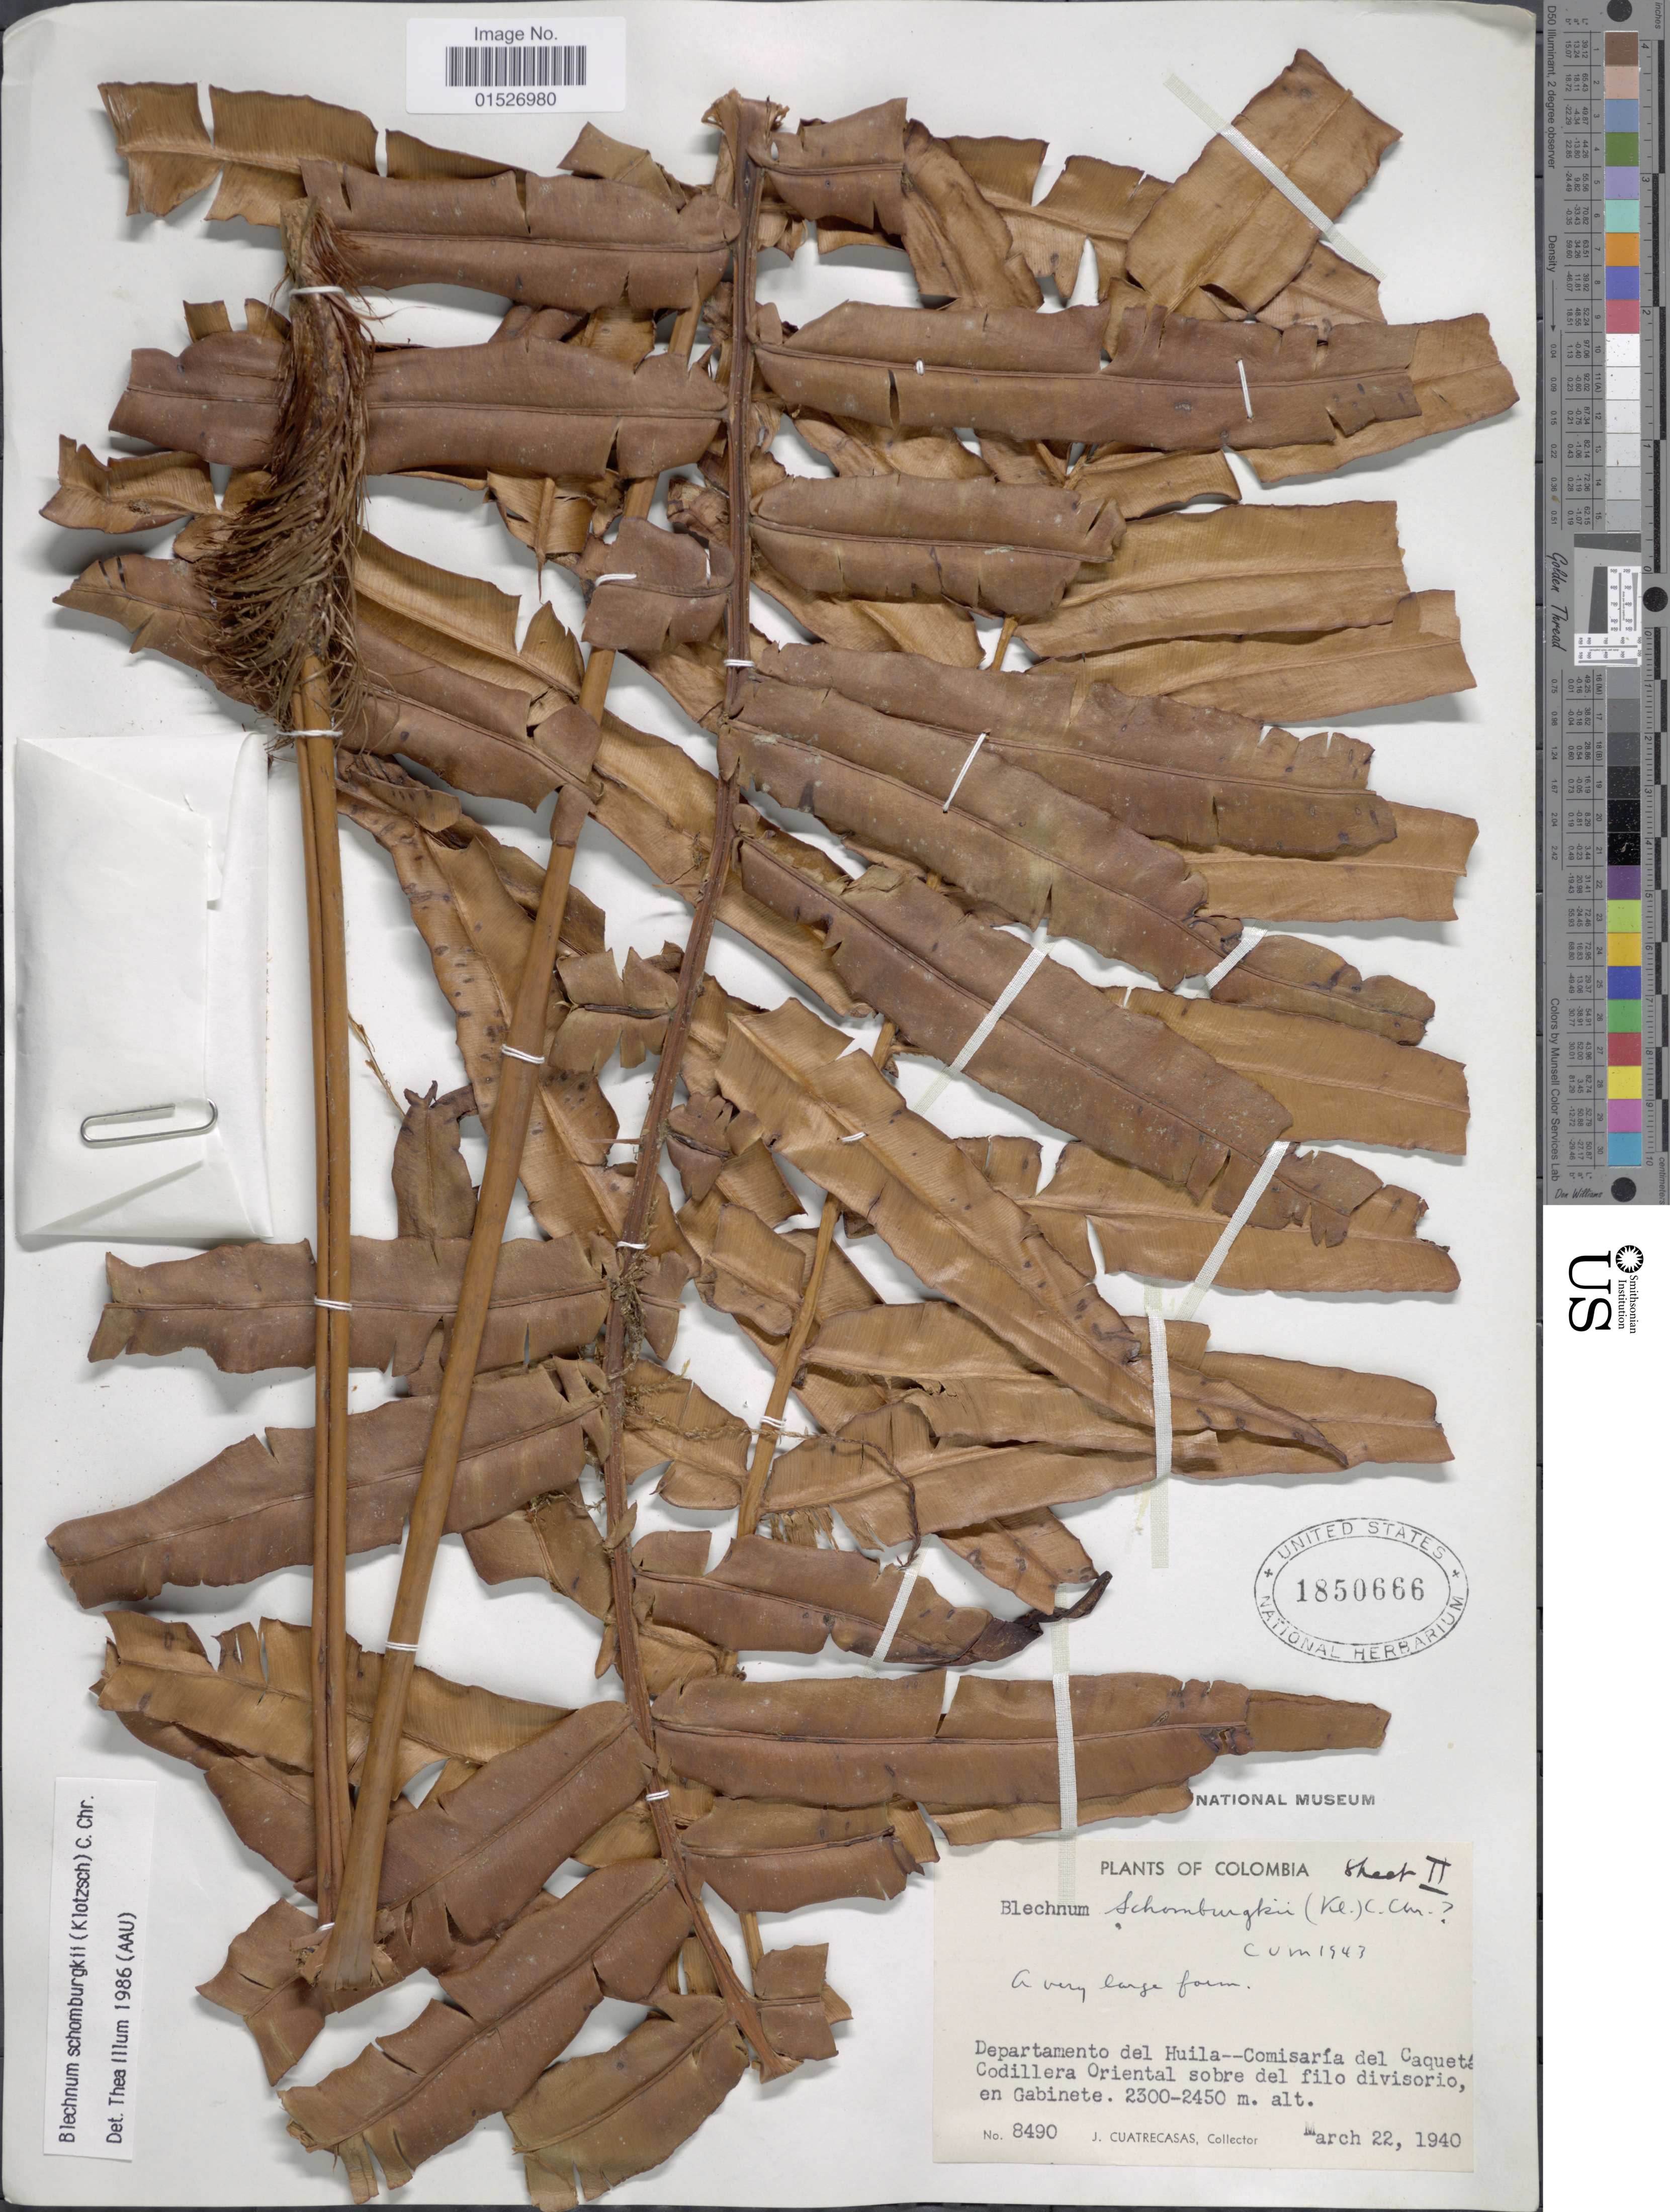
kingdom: Plantae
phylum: Tracheophyta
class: Polypodiopsida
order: Polypodiales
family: Blechnaceae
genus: Blechnum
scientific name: Blechnum schomburgkii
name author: (Klotzsch) C. Chr.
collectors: J. Cuatrecasas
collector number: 8490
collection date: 1940-03-22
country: Colombia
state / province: Huila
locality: Departamento del Huila--Comisaria del Caqueta Cordillera Oriental sobre del filo divisorio, en Gabinete.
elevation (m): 2300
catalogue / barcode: US 1850666